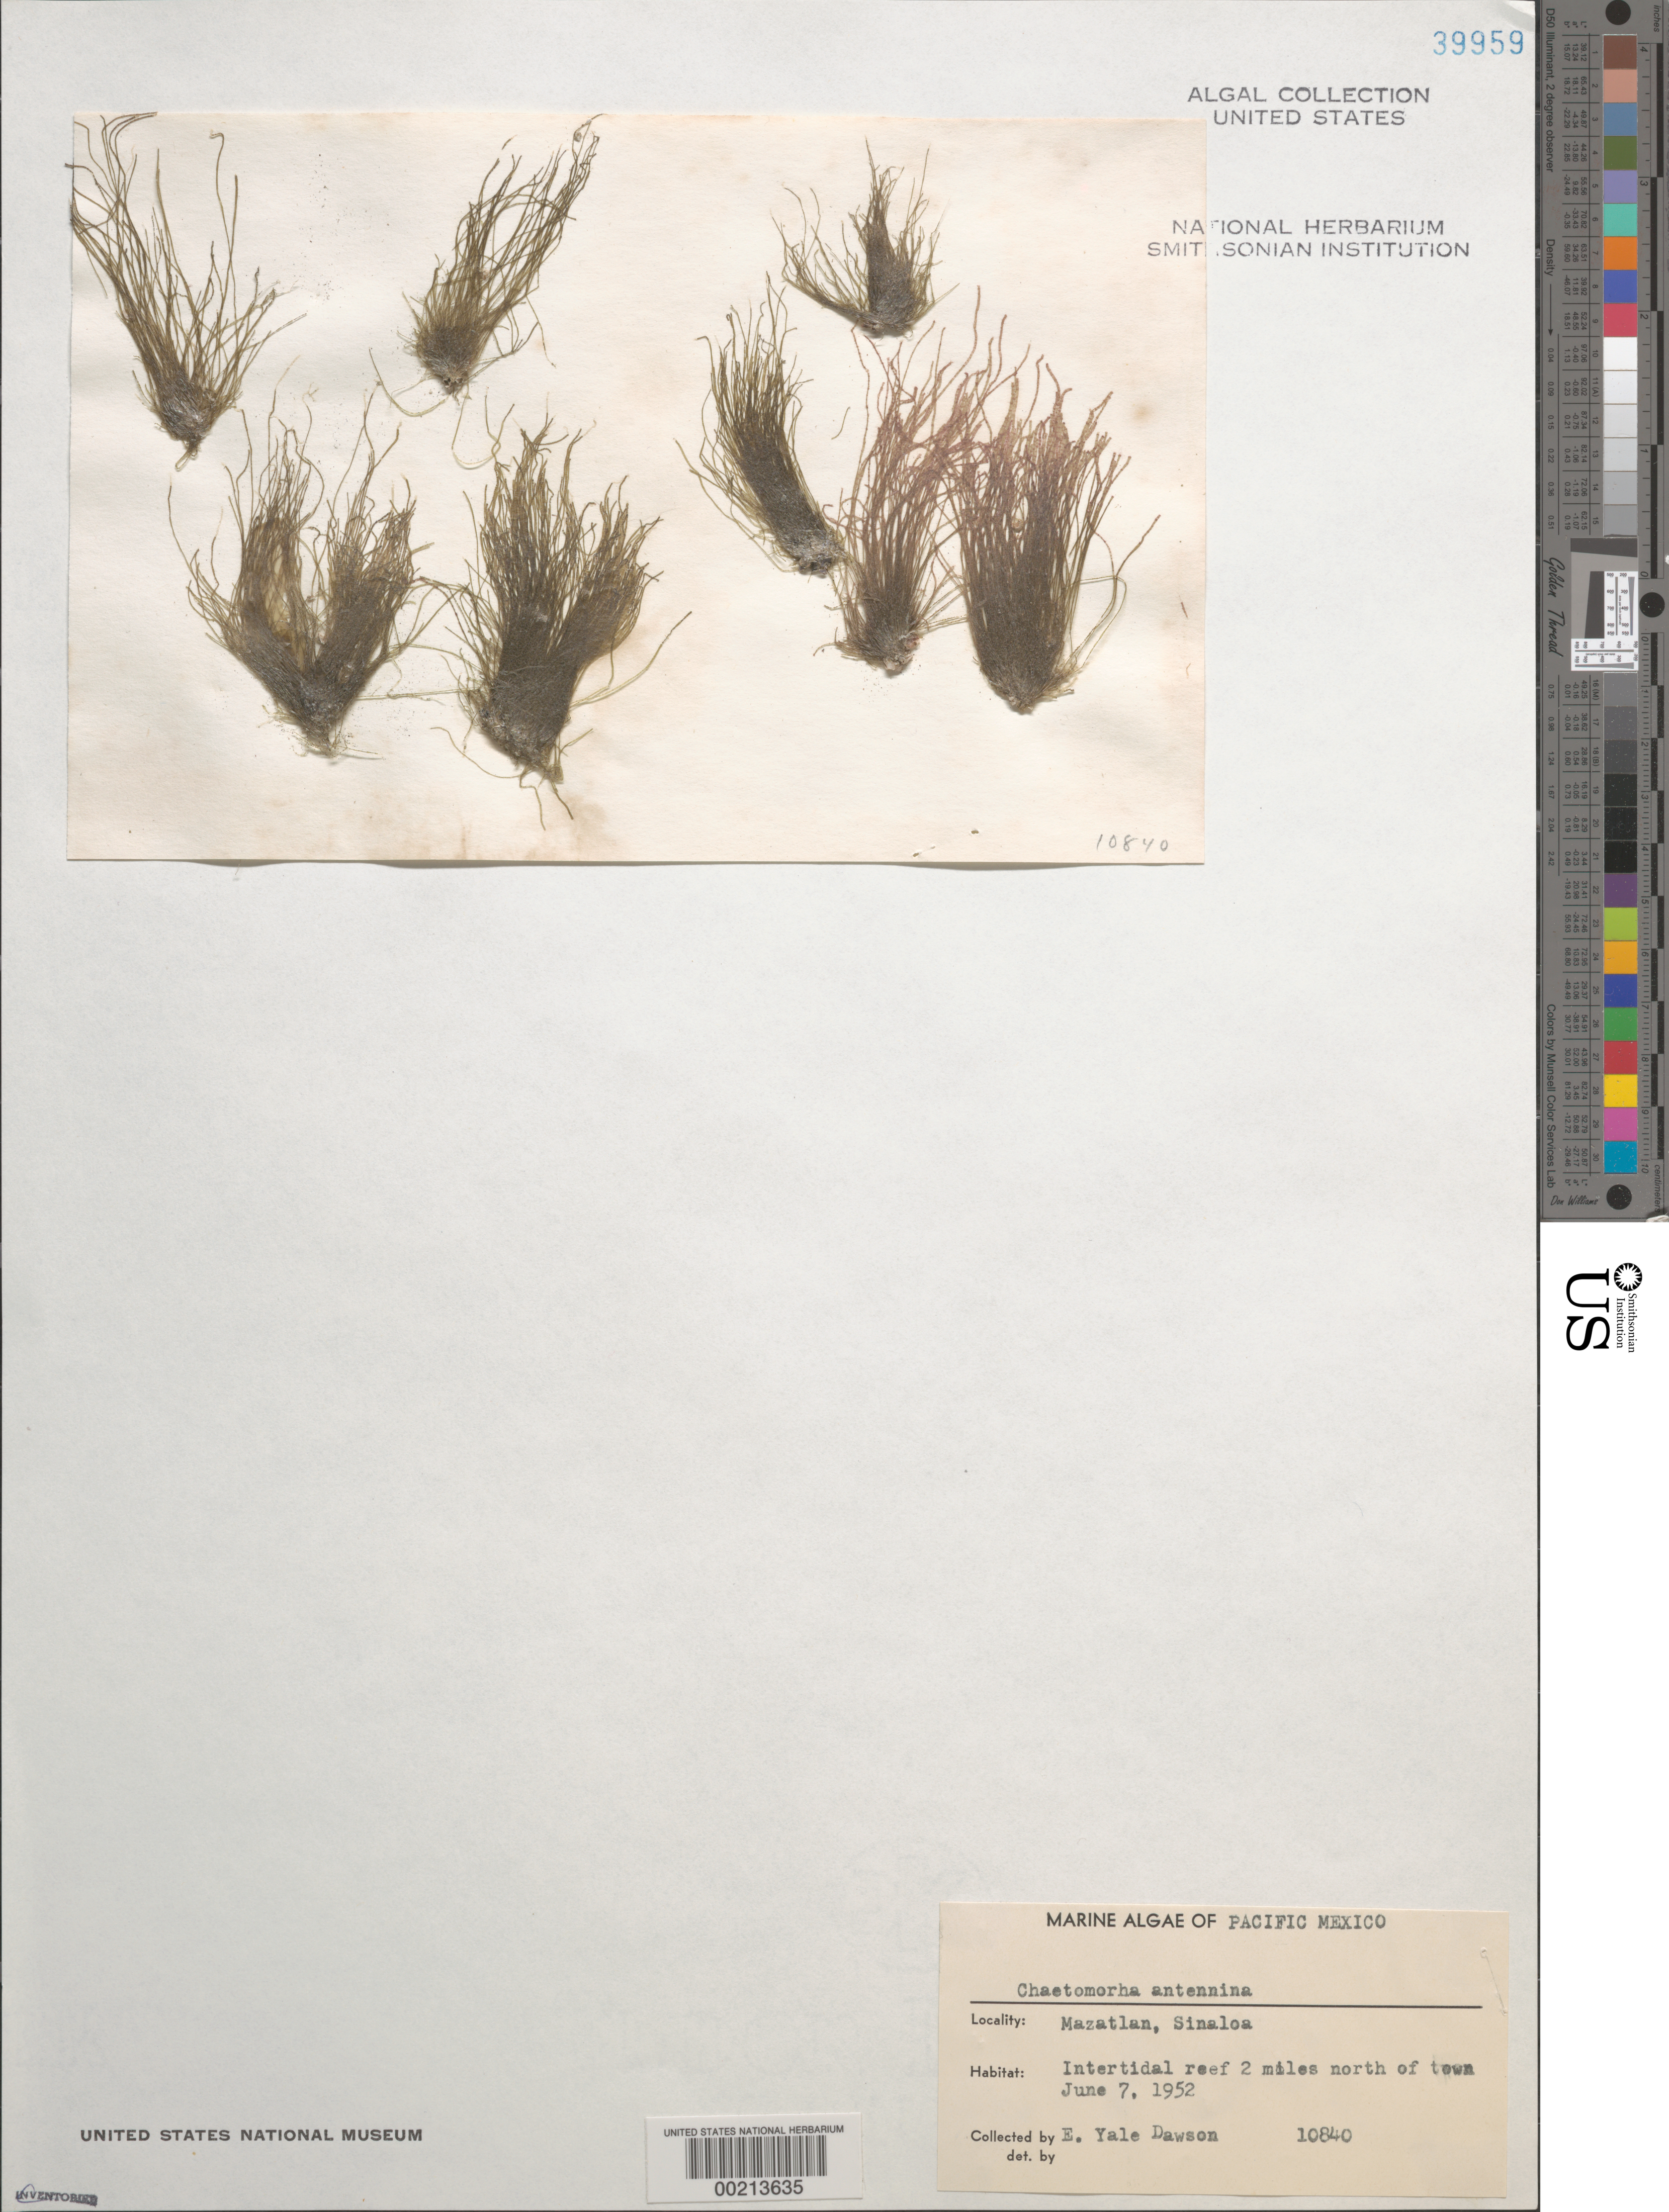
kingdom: Plantae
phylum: Chlorophyta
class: Ulvophyceae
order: Cladophorales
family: Cladophoraceae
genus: Chaetomorpha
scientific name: Chaetomorpha antennina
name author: (Bory) Kütz.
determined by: Dawson, E. Y.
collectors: E. Y. Dawson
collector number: EYD 10840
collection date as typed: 07 Jun 1952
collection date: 1952-06-07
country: Mexico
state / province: Sinaloa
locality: Reef 2 miles north of Mazatlan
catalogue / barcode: US 39959